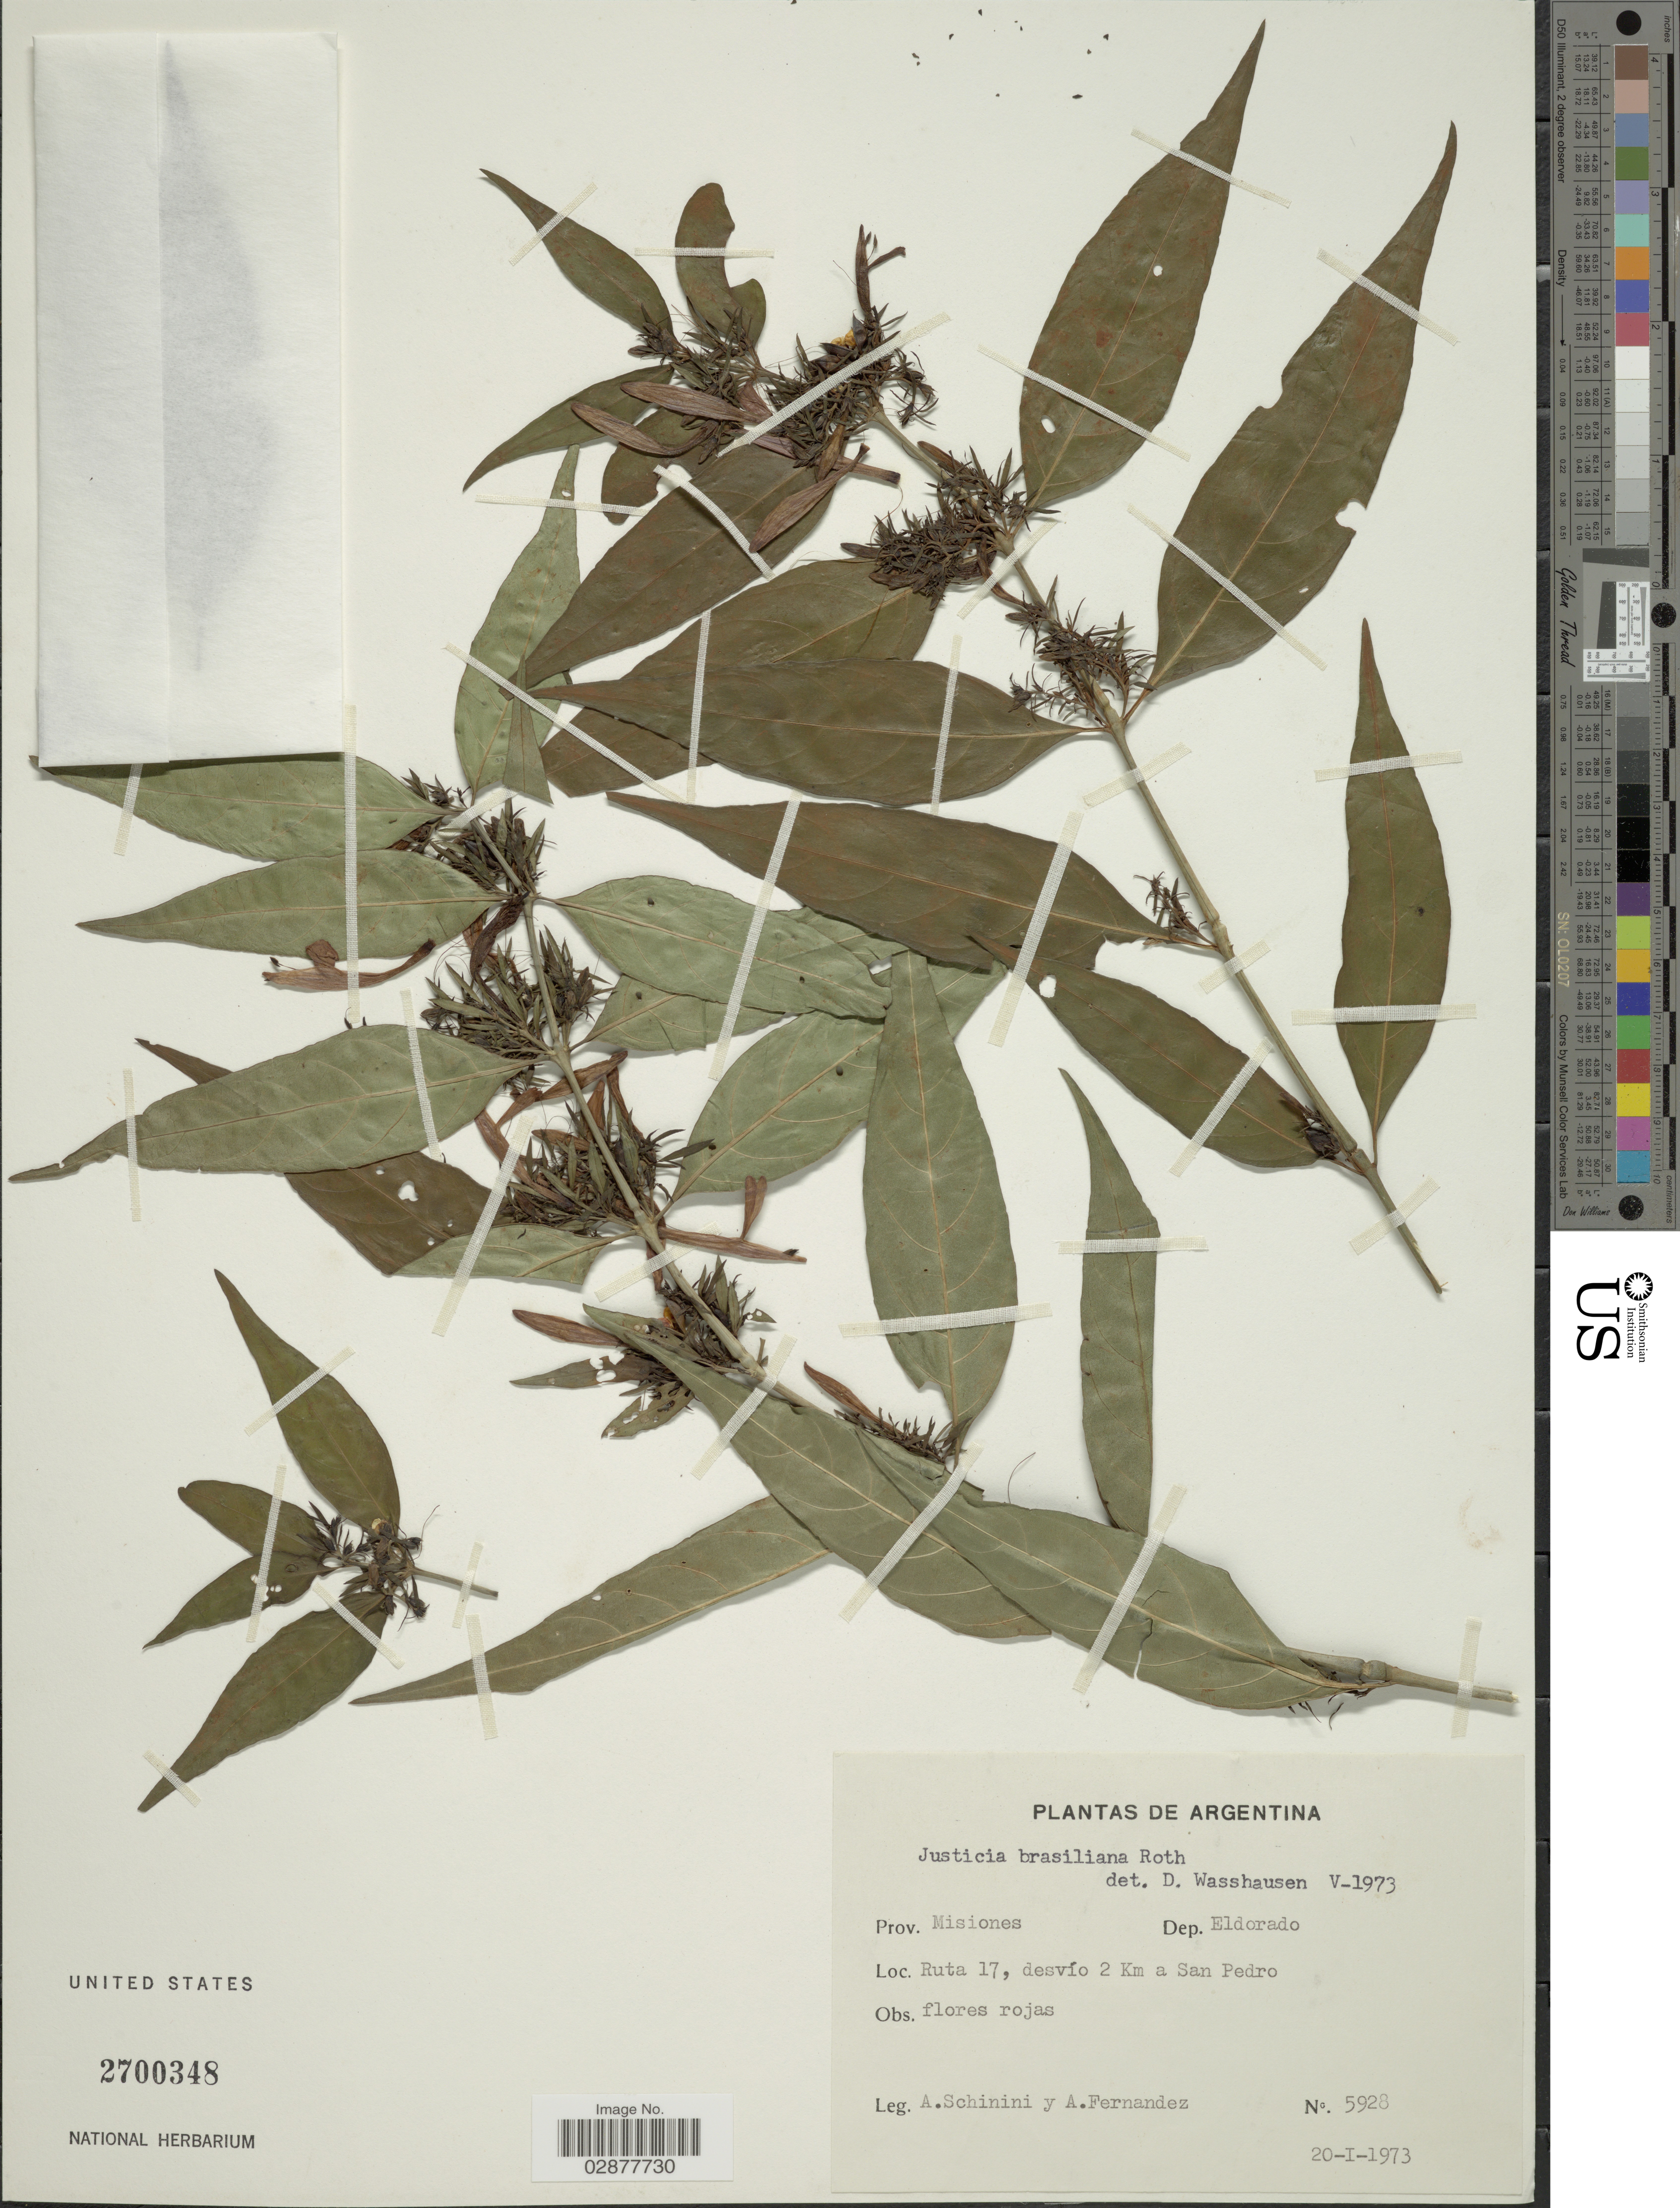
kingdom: Plantae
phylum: Tracheophyta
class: Magnoliopsida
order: Lamiales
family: Acanthaceae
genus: Justicia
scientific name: Justicia brasiliana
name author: Roth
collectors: A. Schinini & Á. Fernández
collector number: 5928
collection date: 1973-01-20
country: Argentina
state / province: Misiones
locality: Prov. Misiones, Dep. Eldorado. Ruta 17, desvío 2 Km a San Pedro.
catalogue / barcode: US 2700348